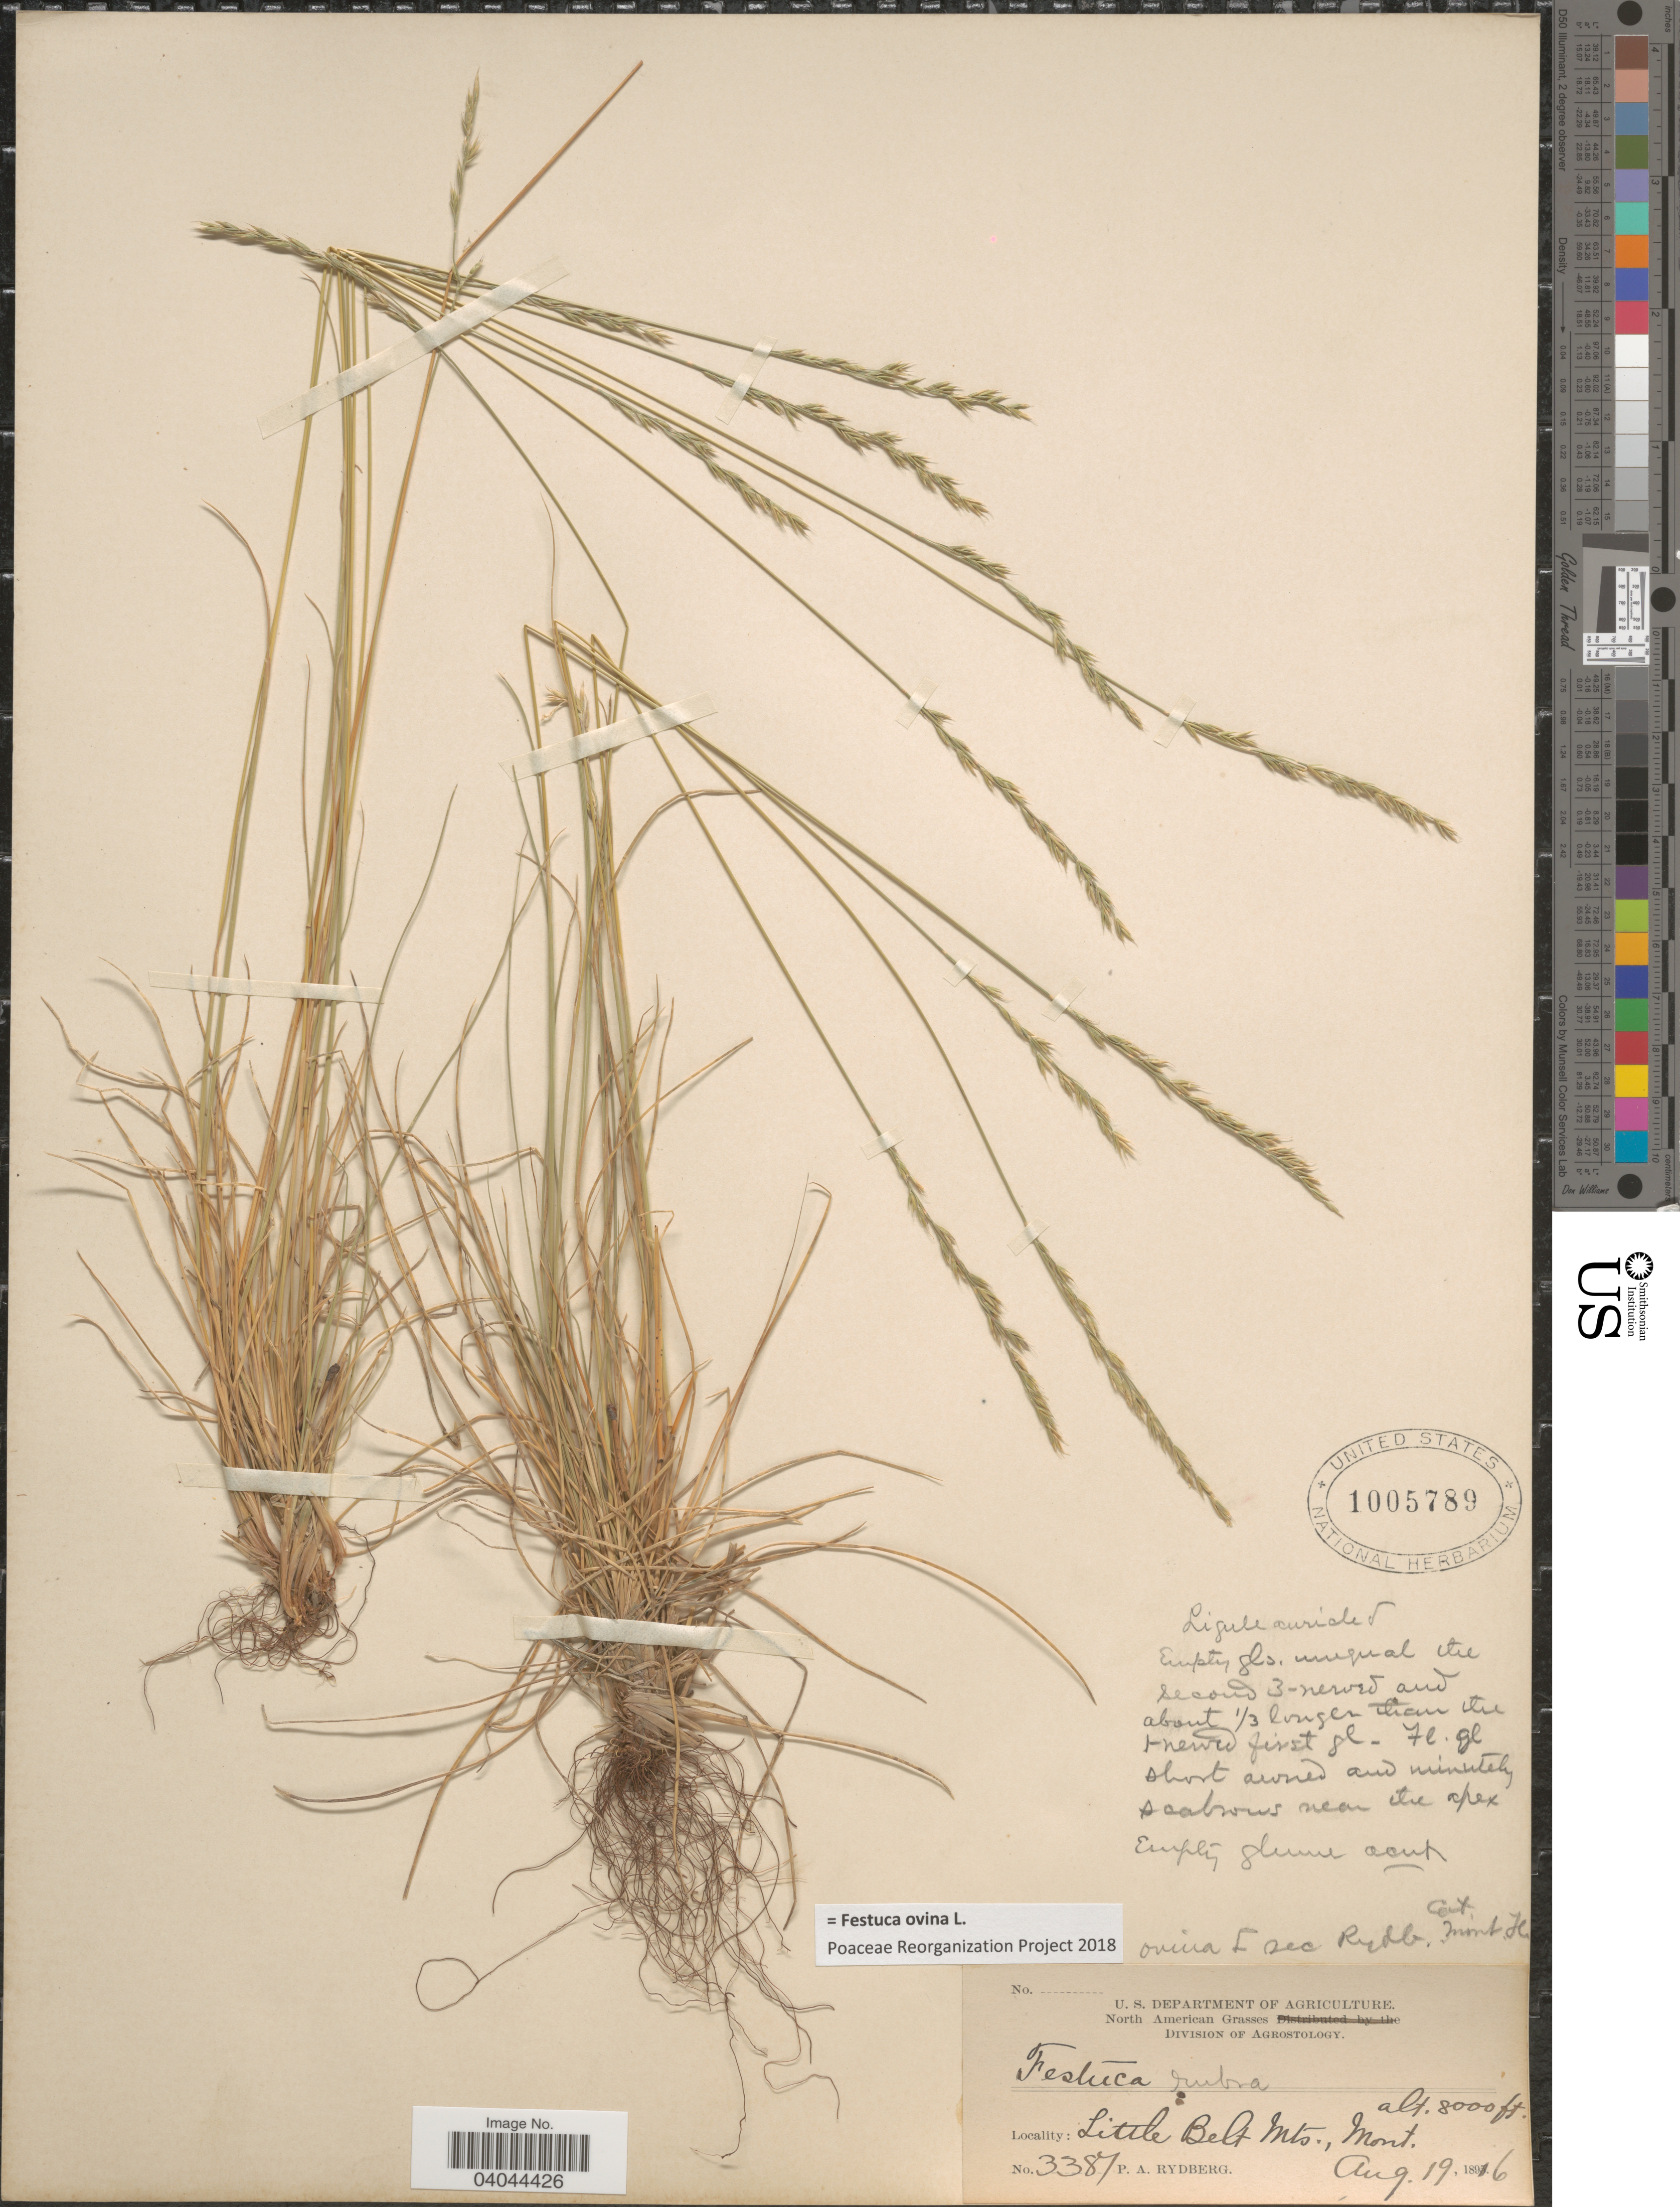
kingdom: Plantae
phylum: Tracheophyta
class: Liliopsida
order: Poales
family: Poaceae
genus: Festuca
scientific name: Festuca ovina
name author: L.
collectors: P. A. Rydberg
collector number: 3387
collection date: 1896-08-19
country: United States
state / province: Montana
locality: Little Belt Mts.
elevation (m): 2438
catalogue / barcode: US 1005789